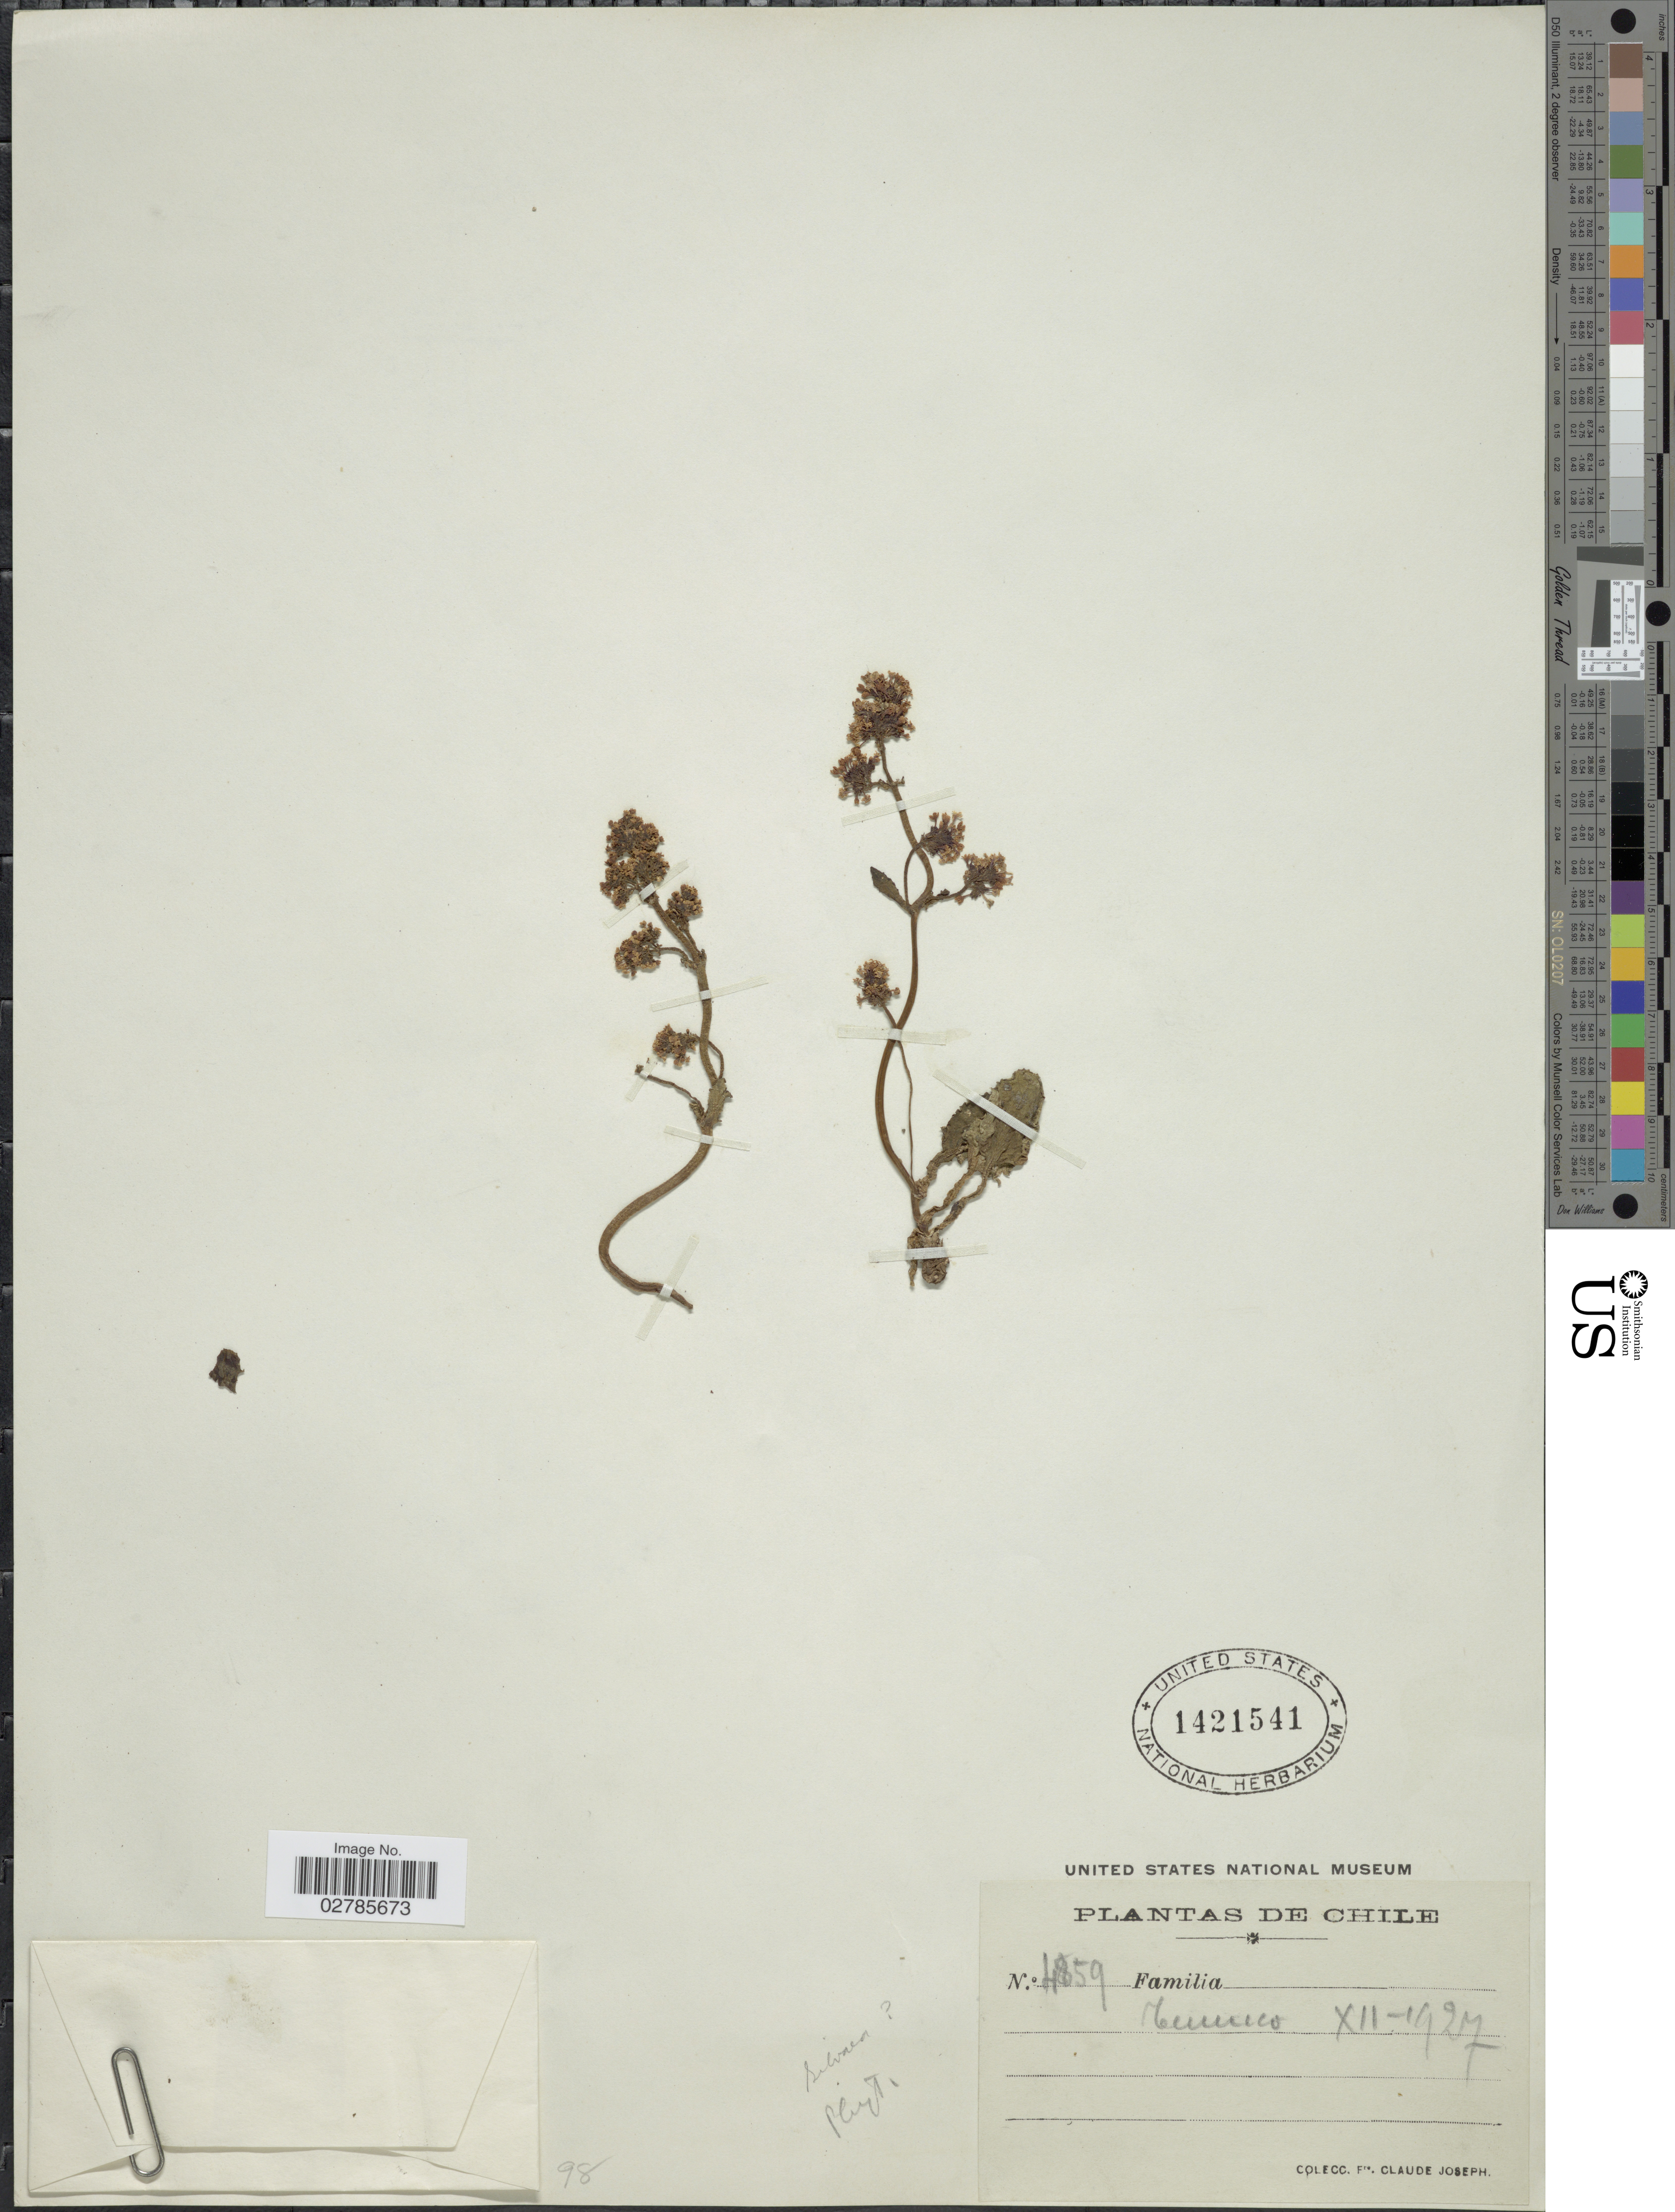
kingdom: Plantae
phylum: Tracheophyta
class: Magnoliopsida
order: Dipsacales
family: Caprifoliaceae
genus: Valeriana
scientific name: Valeriana sp.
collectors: Bro. Claude-Joseph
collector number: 4859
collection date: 1927-12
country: Chile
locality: Temuco.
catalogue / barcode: US 1421541